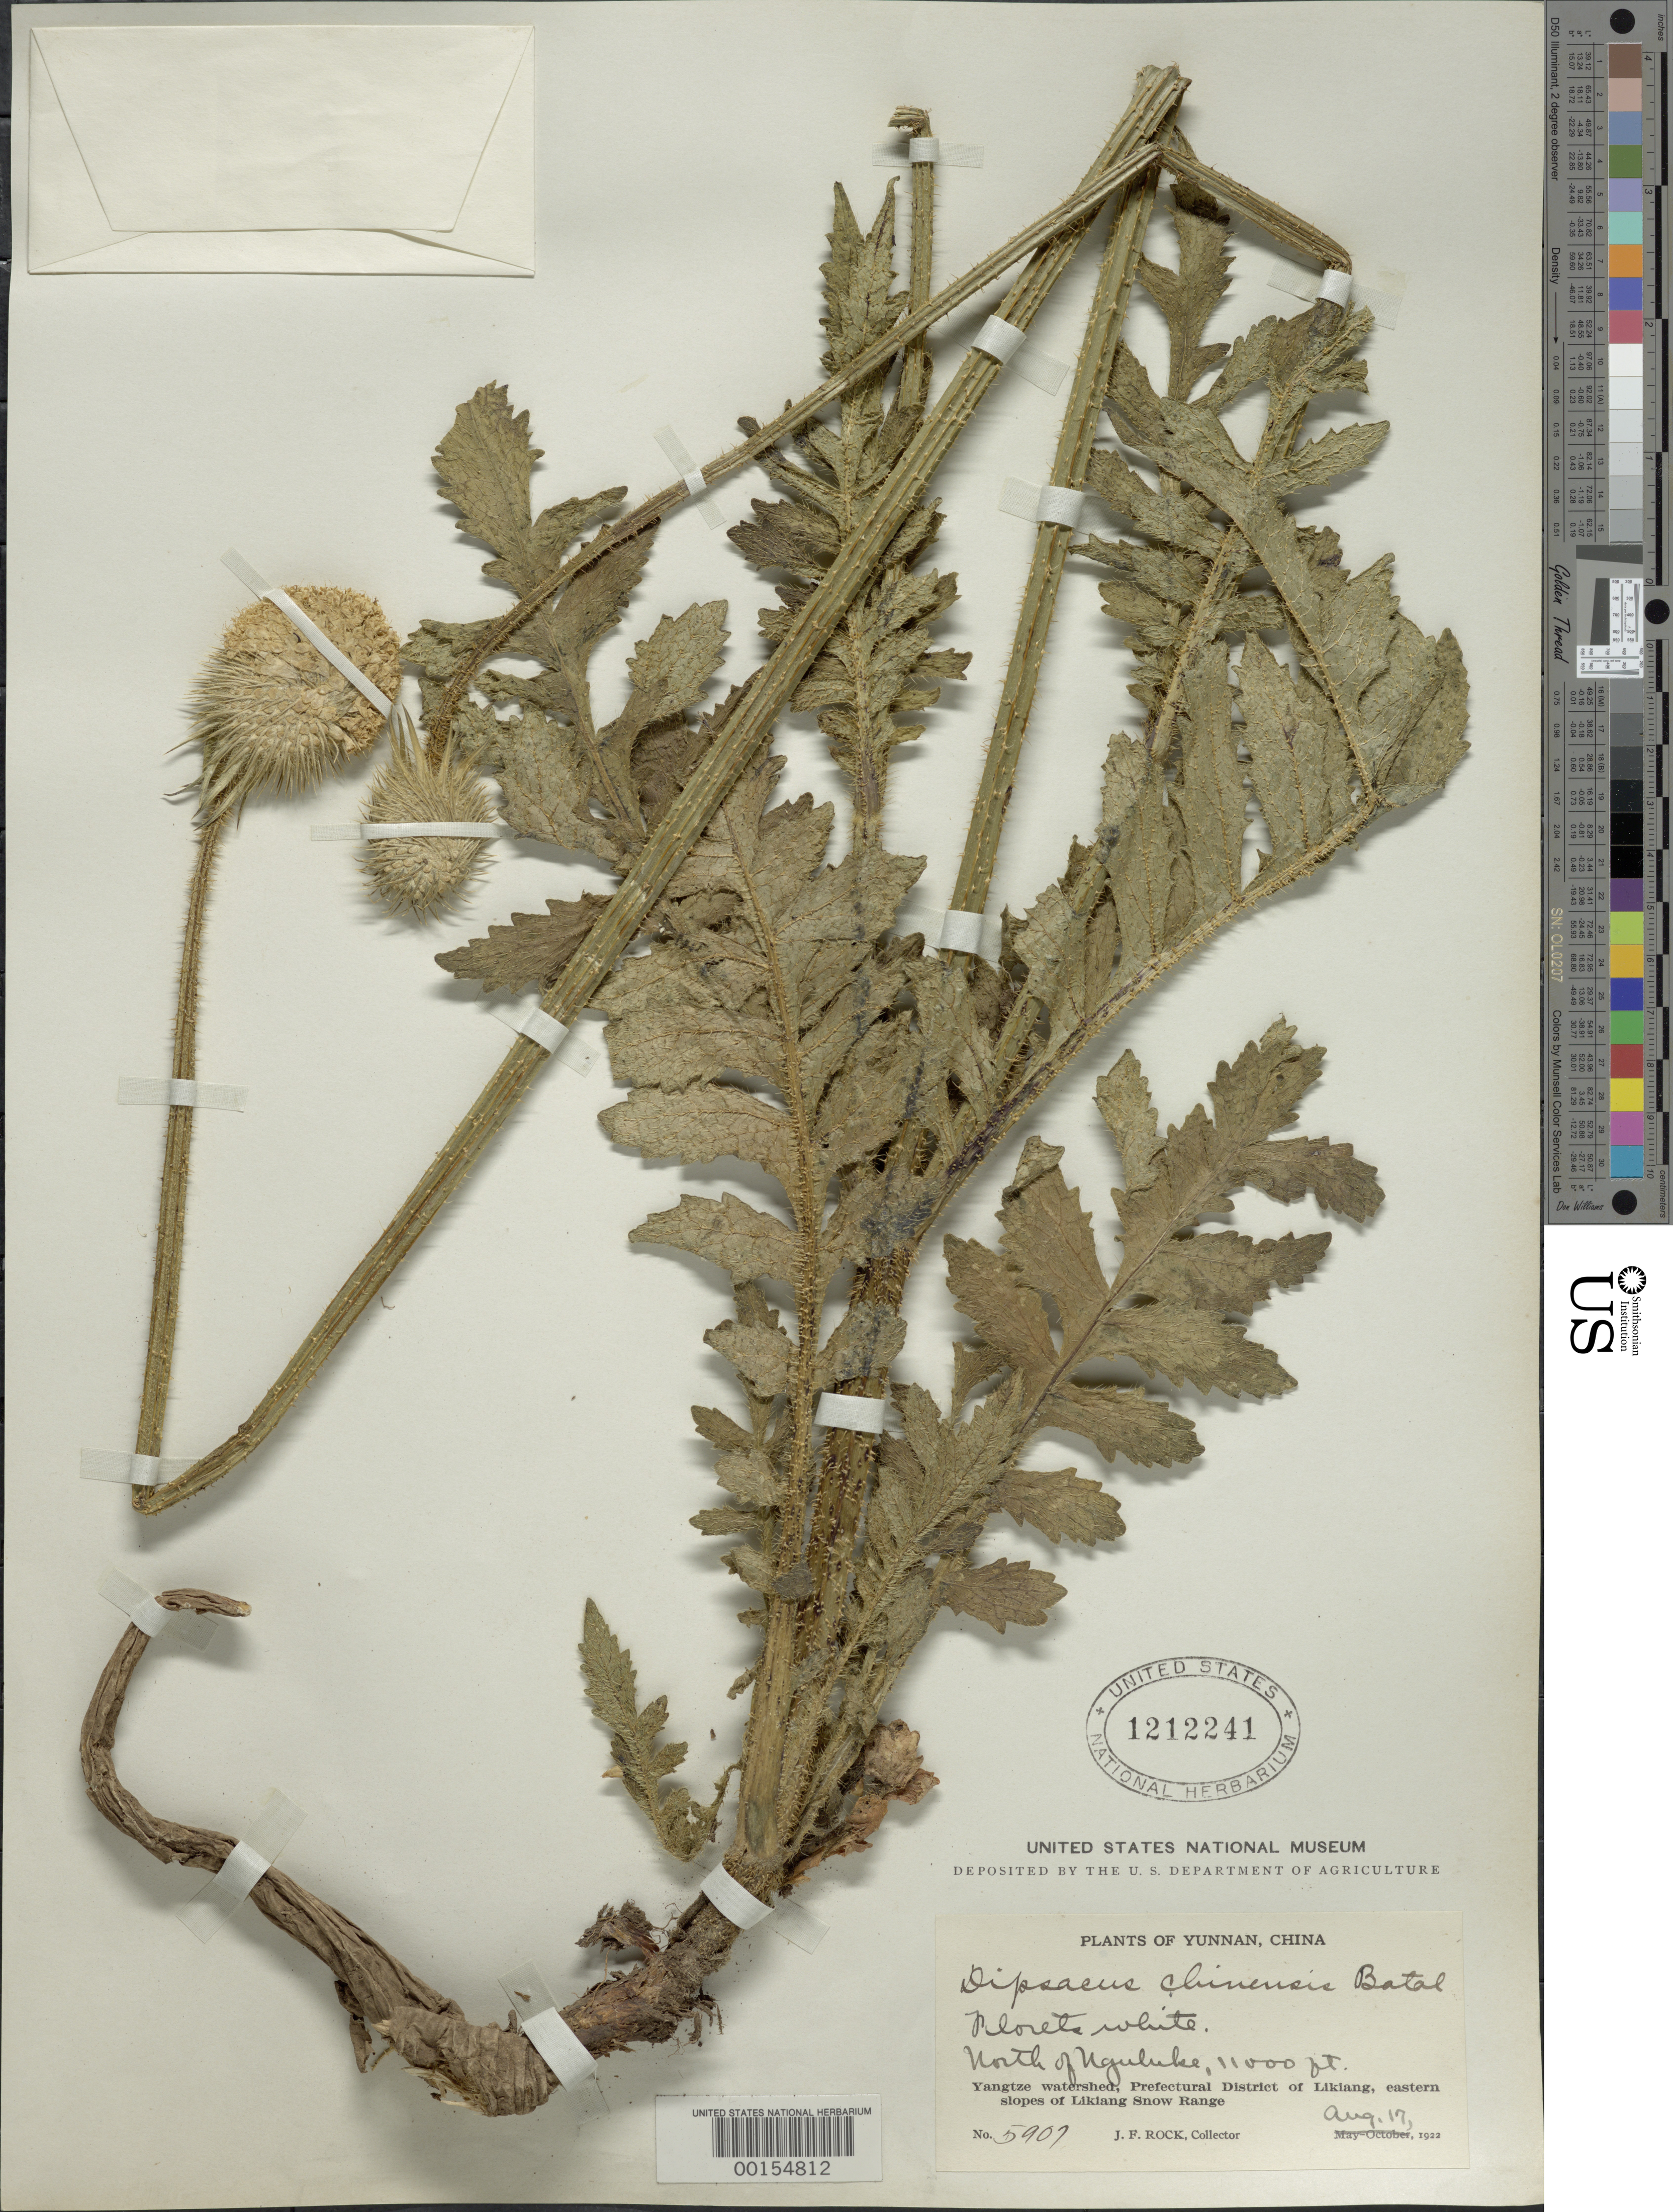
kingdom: Plantae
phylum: Tracheophyta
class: Magnoliopsida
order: Dipsacales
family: Caprifoliaceae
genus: Dipsacus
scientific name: Dipsacus chinensis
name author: Batalin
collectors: J. F. Rock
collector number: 5907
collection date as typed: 17 Aug 1922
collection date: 1922-08-17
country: China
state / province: Yunnan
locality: Yangtze watershed, Likiang, n of uguluke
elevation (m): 3353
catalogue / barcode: US 1212241